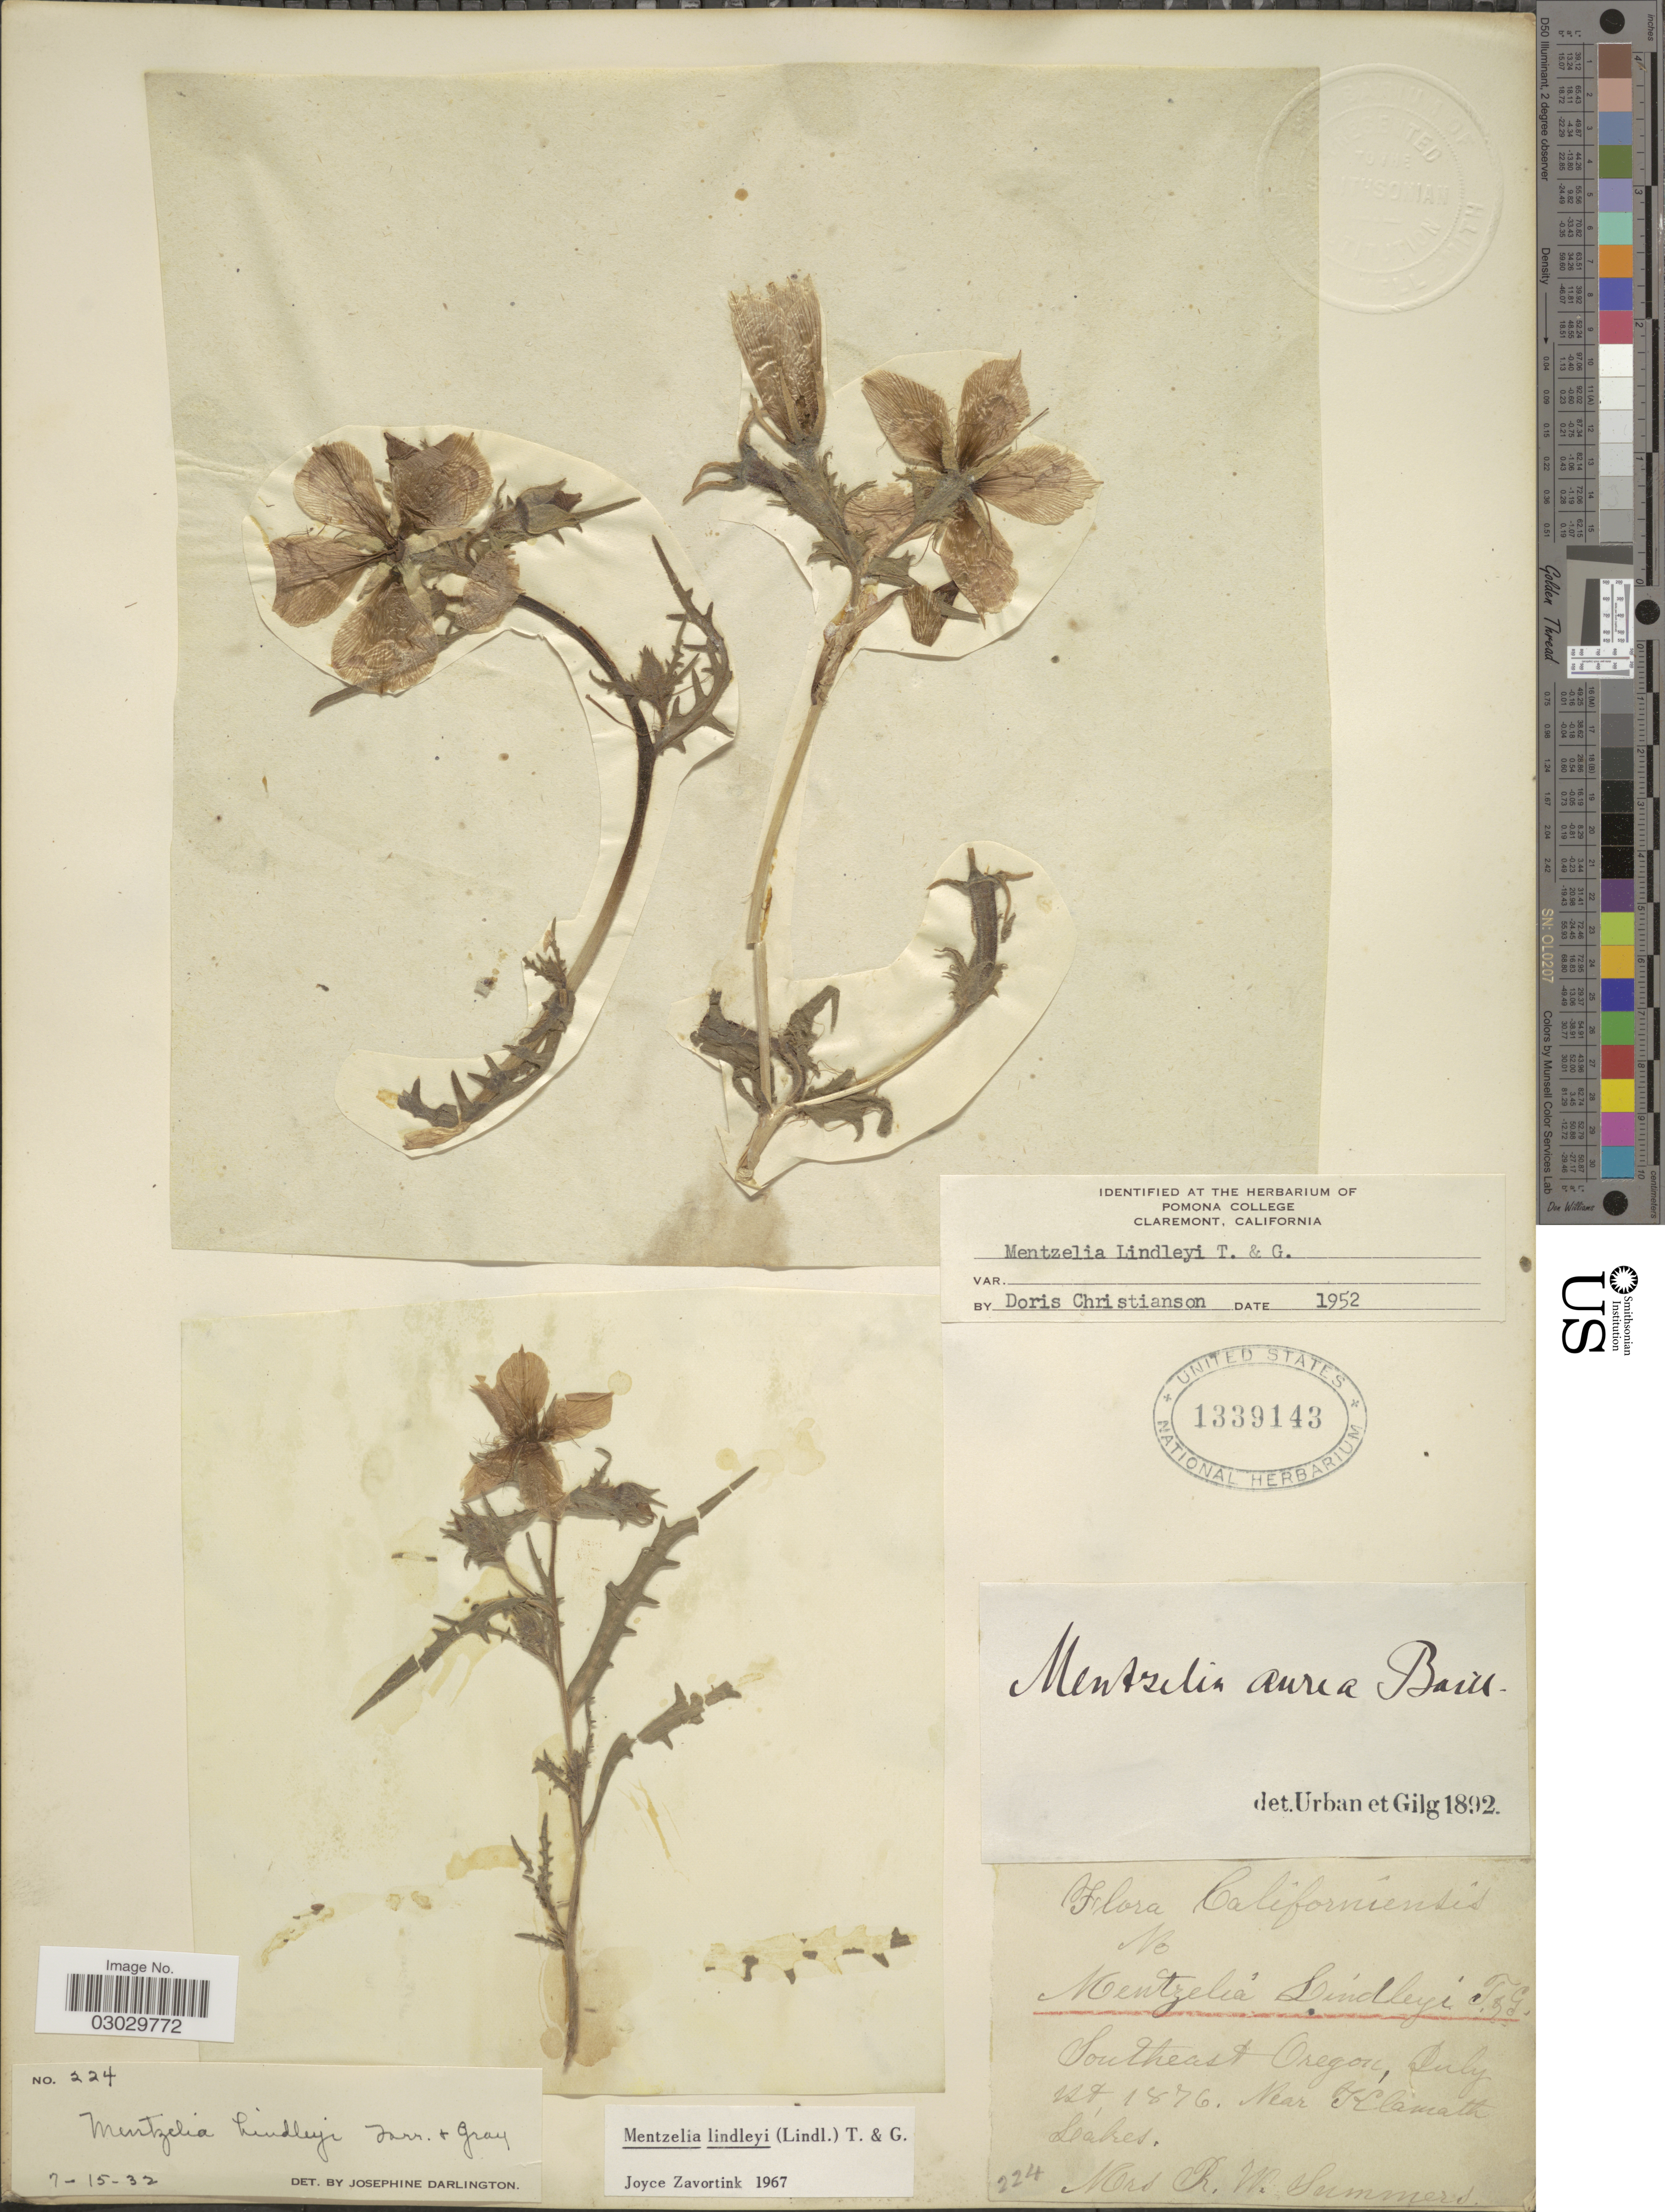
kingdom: Plantae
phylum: Tracheophyta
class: Magnoliopsida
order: Cornales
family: Loasaceae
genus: Mentzelia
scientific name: Mentzelia lindleyi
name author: Torr. & A. Gray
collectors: R. Summers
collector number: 224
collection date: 1876-07-01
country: United States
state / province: Oregon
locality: Southeast Oregon, Near Klamath Lakes.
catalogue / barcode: US 1339143